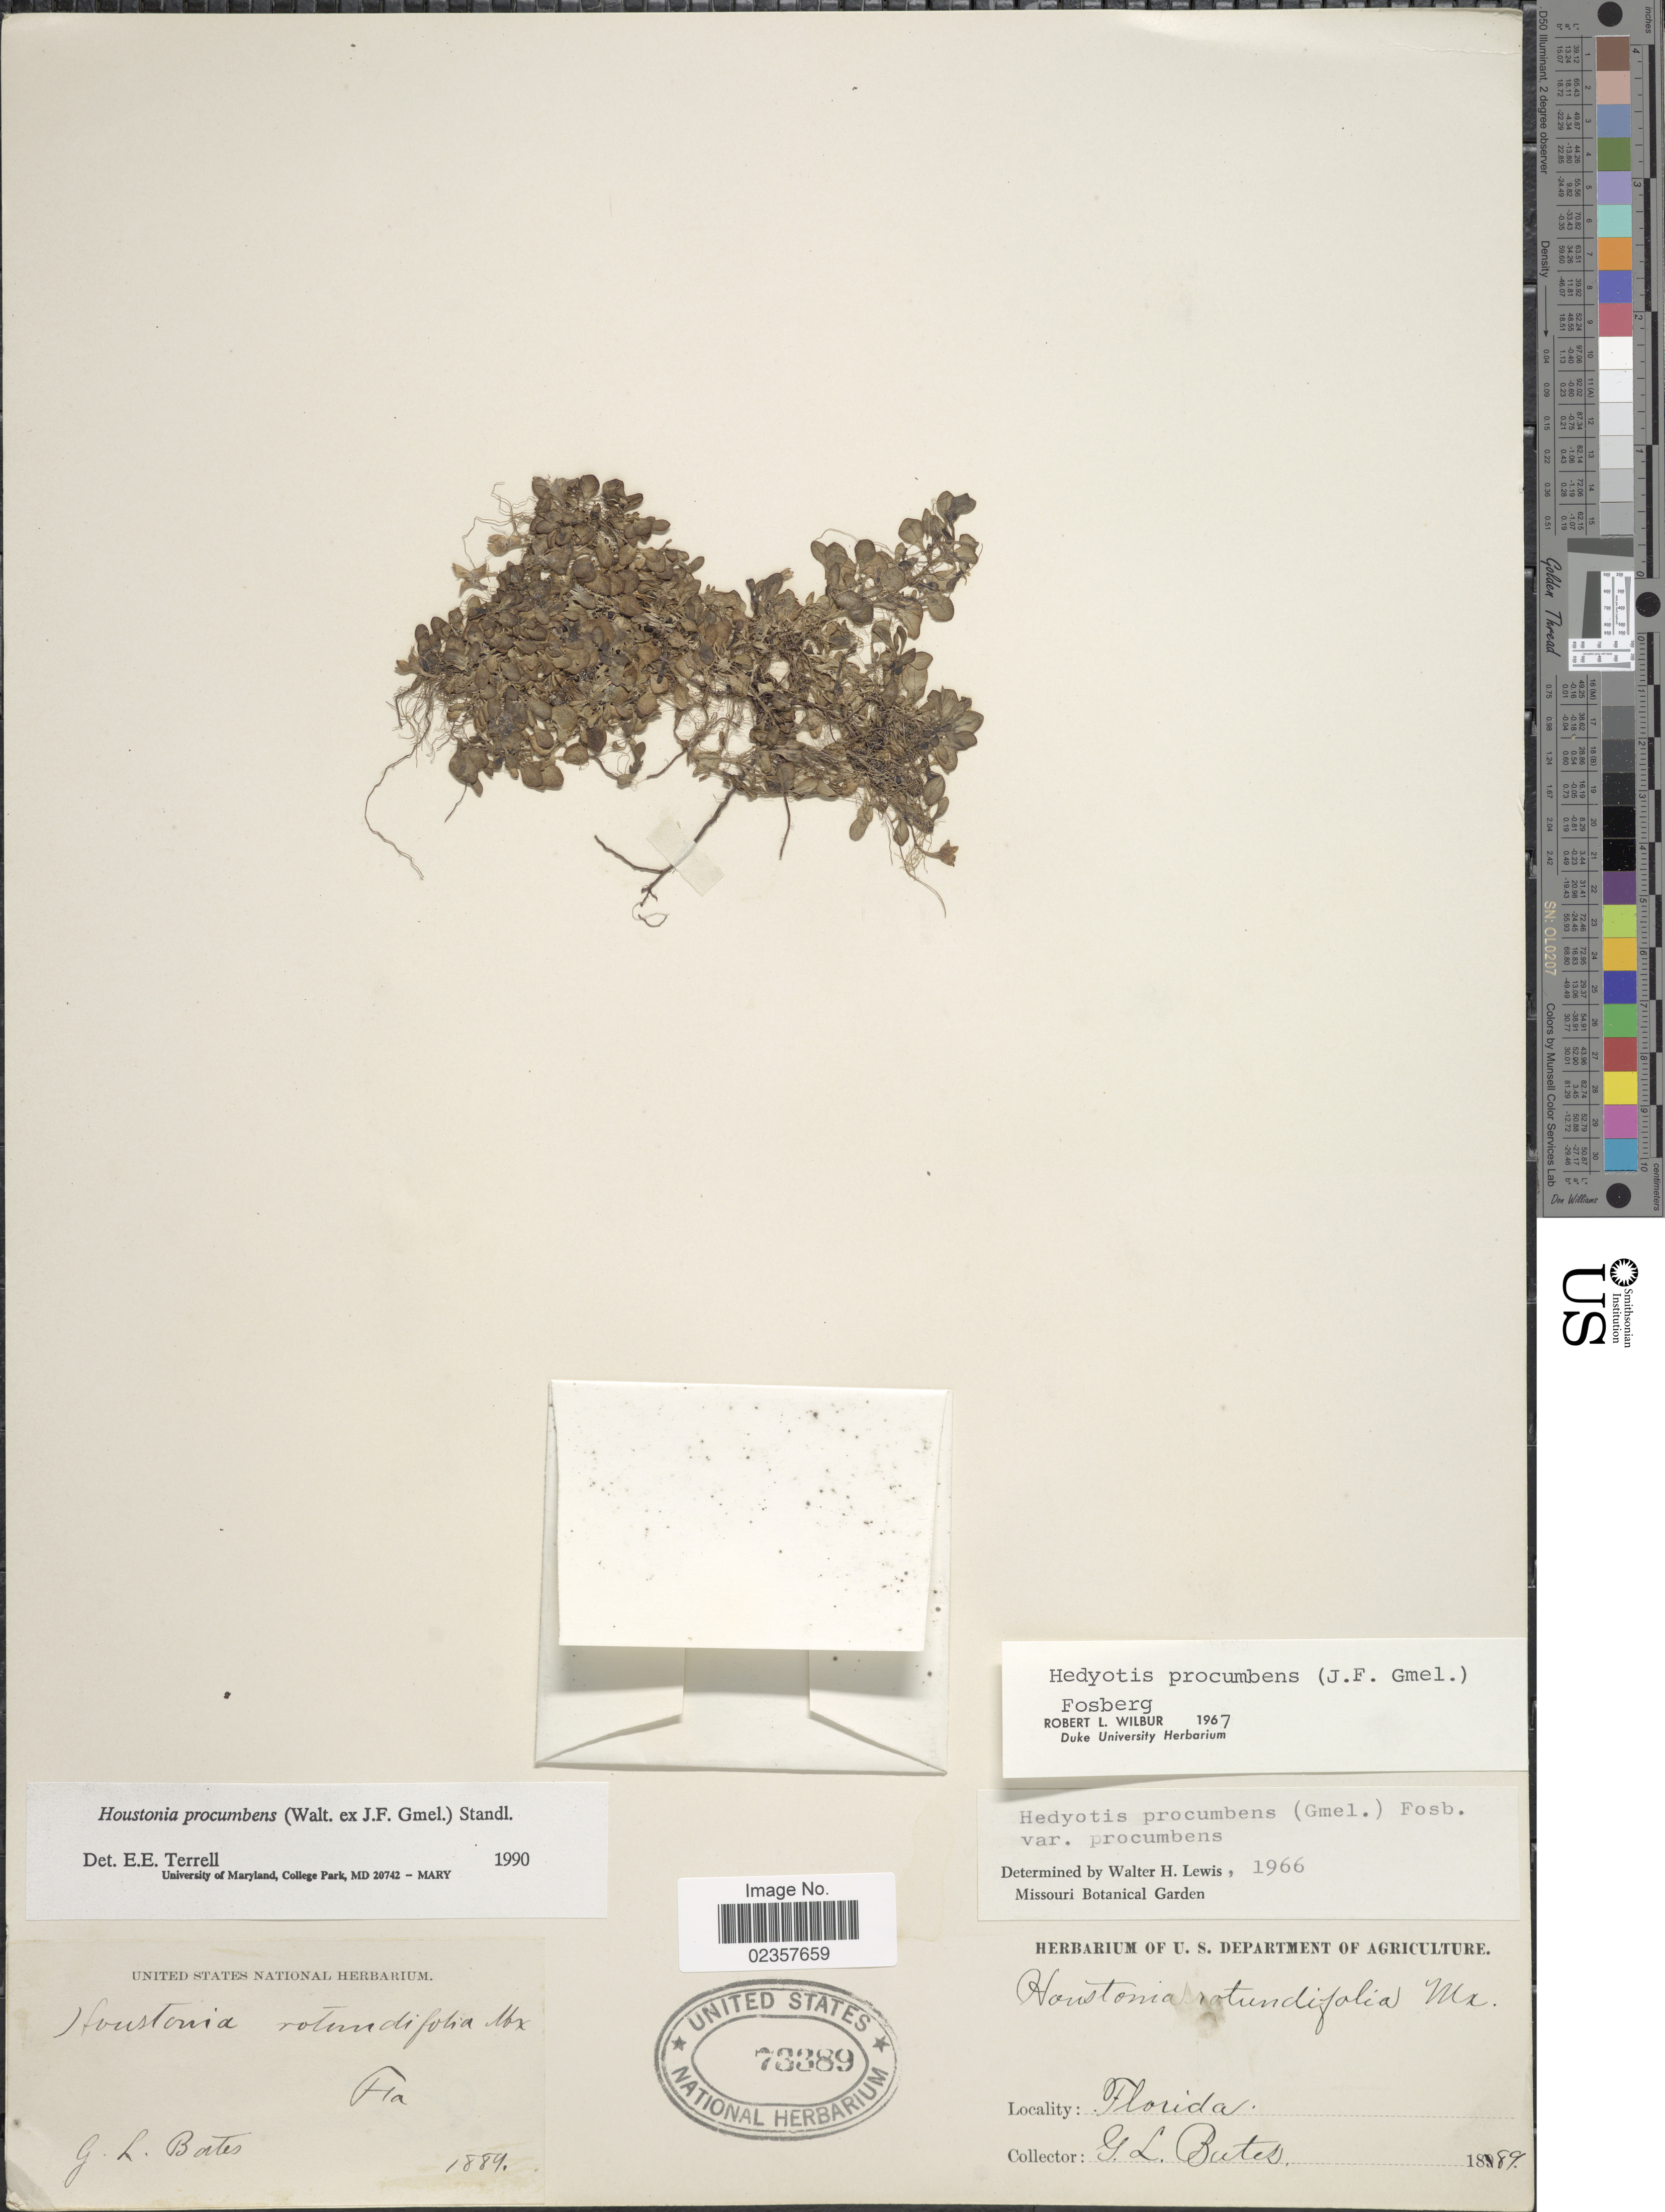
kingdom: Plantae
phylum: Tracheophyta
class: Magnoliopsida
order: Gentianales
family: Rubiaceae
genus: Houstonia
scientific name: Houstonia procumbens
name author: (Walter ex J.F. Gmel.) Standl.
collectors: G. Bates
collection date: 1889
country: United States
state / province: Florida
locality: Florida.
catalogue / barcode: US 73389